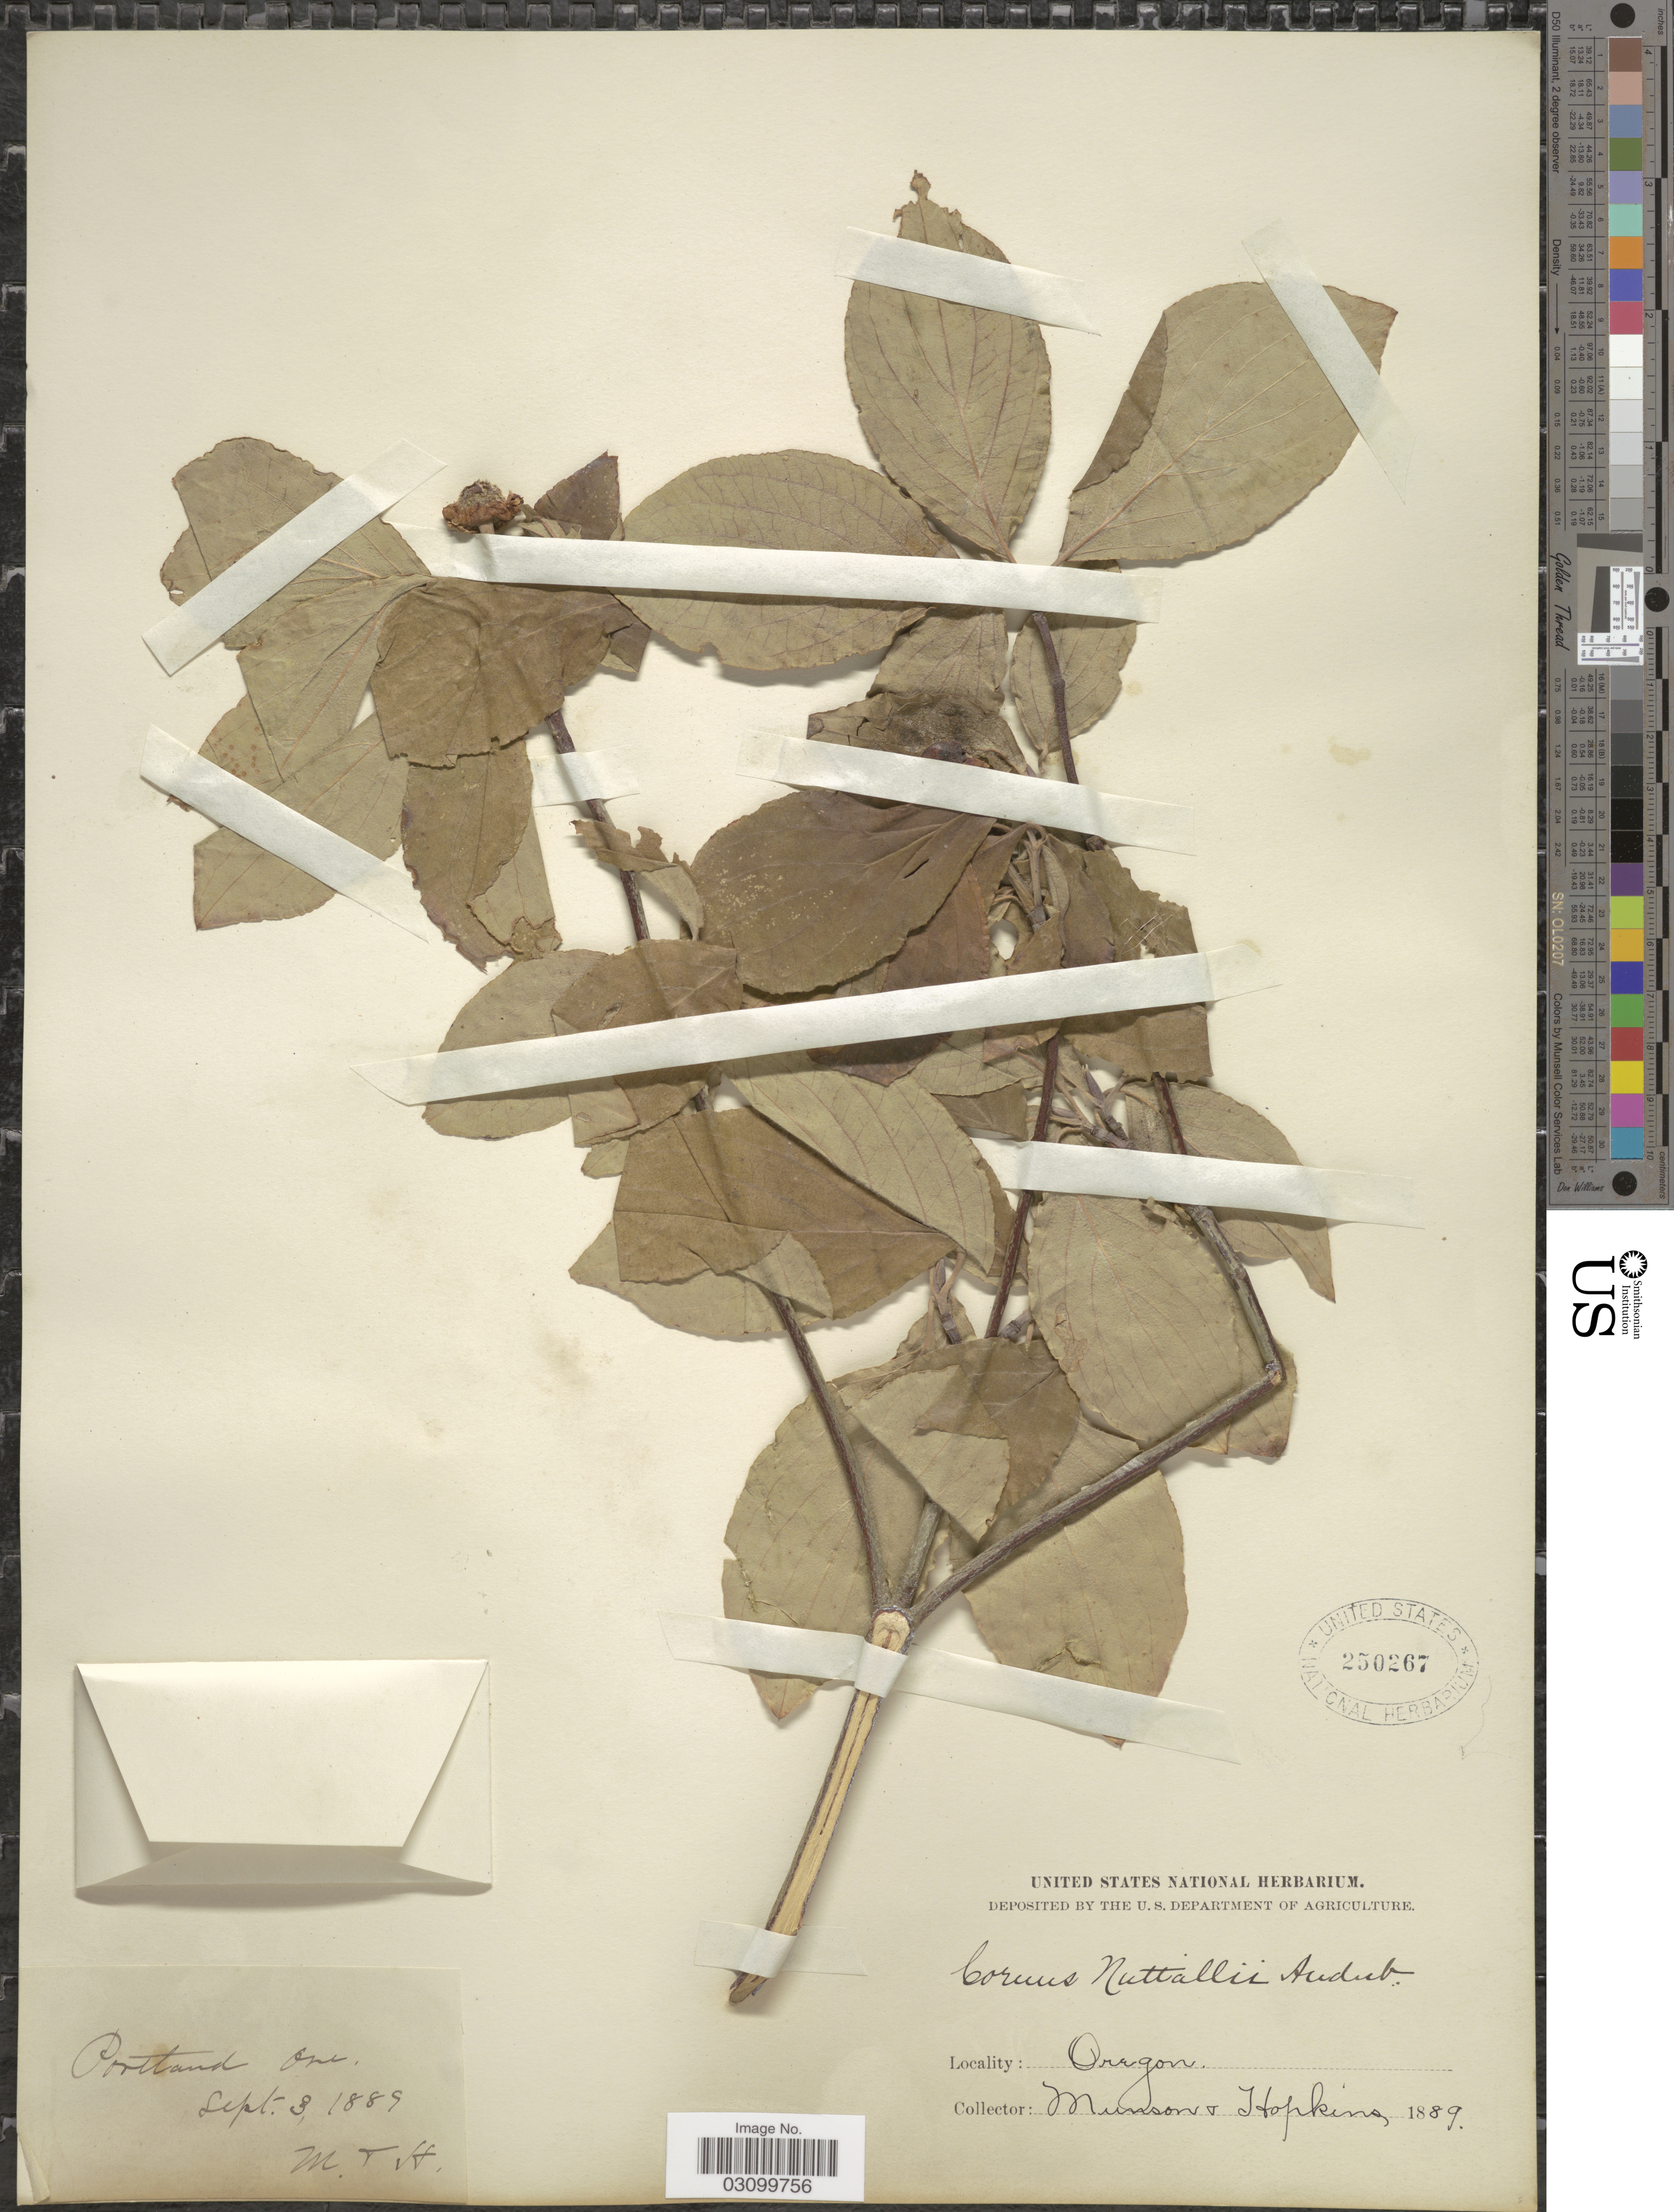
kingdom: Plantae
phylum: Tracheophyta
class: Magnoliopsida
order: Cornales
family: Cornaceae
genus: Cornus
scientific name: Cornus nuttallii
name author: Audubon ex Torr. & A. Gray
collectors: -. Munson & -- Hopkins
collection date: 1889-09-03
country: United States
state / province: Oregon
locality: Portland.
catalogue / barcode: US 250267